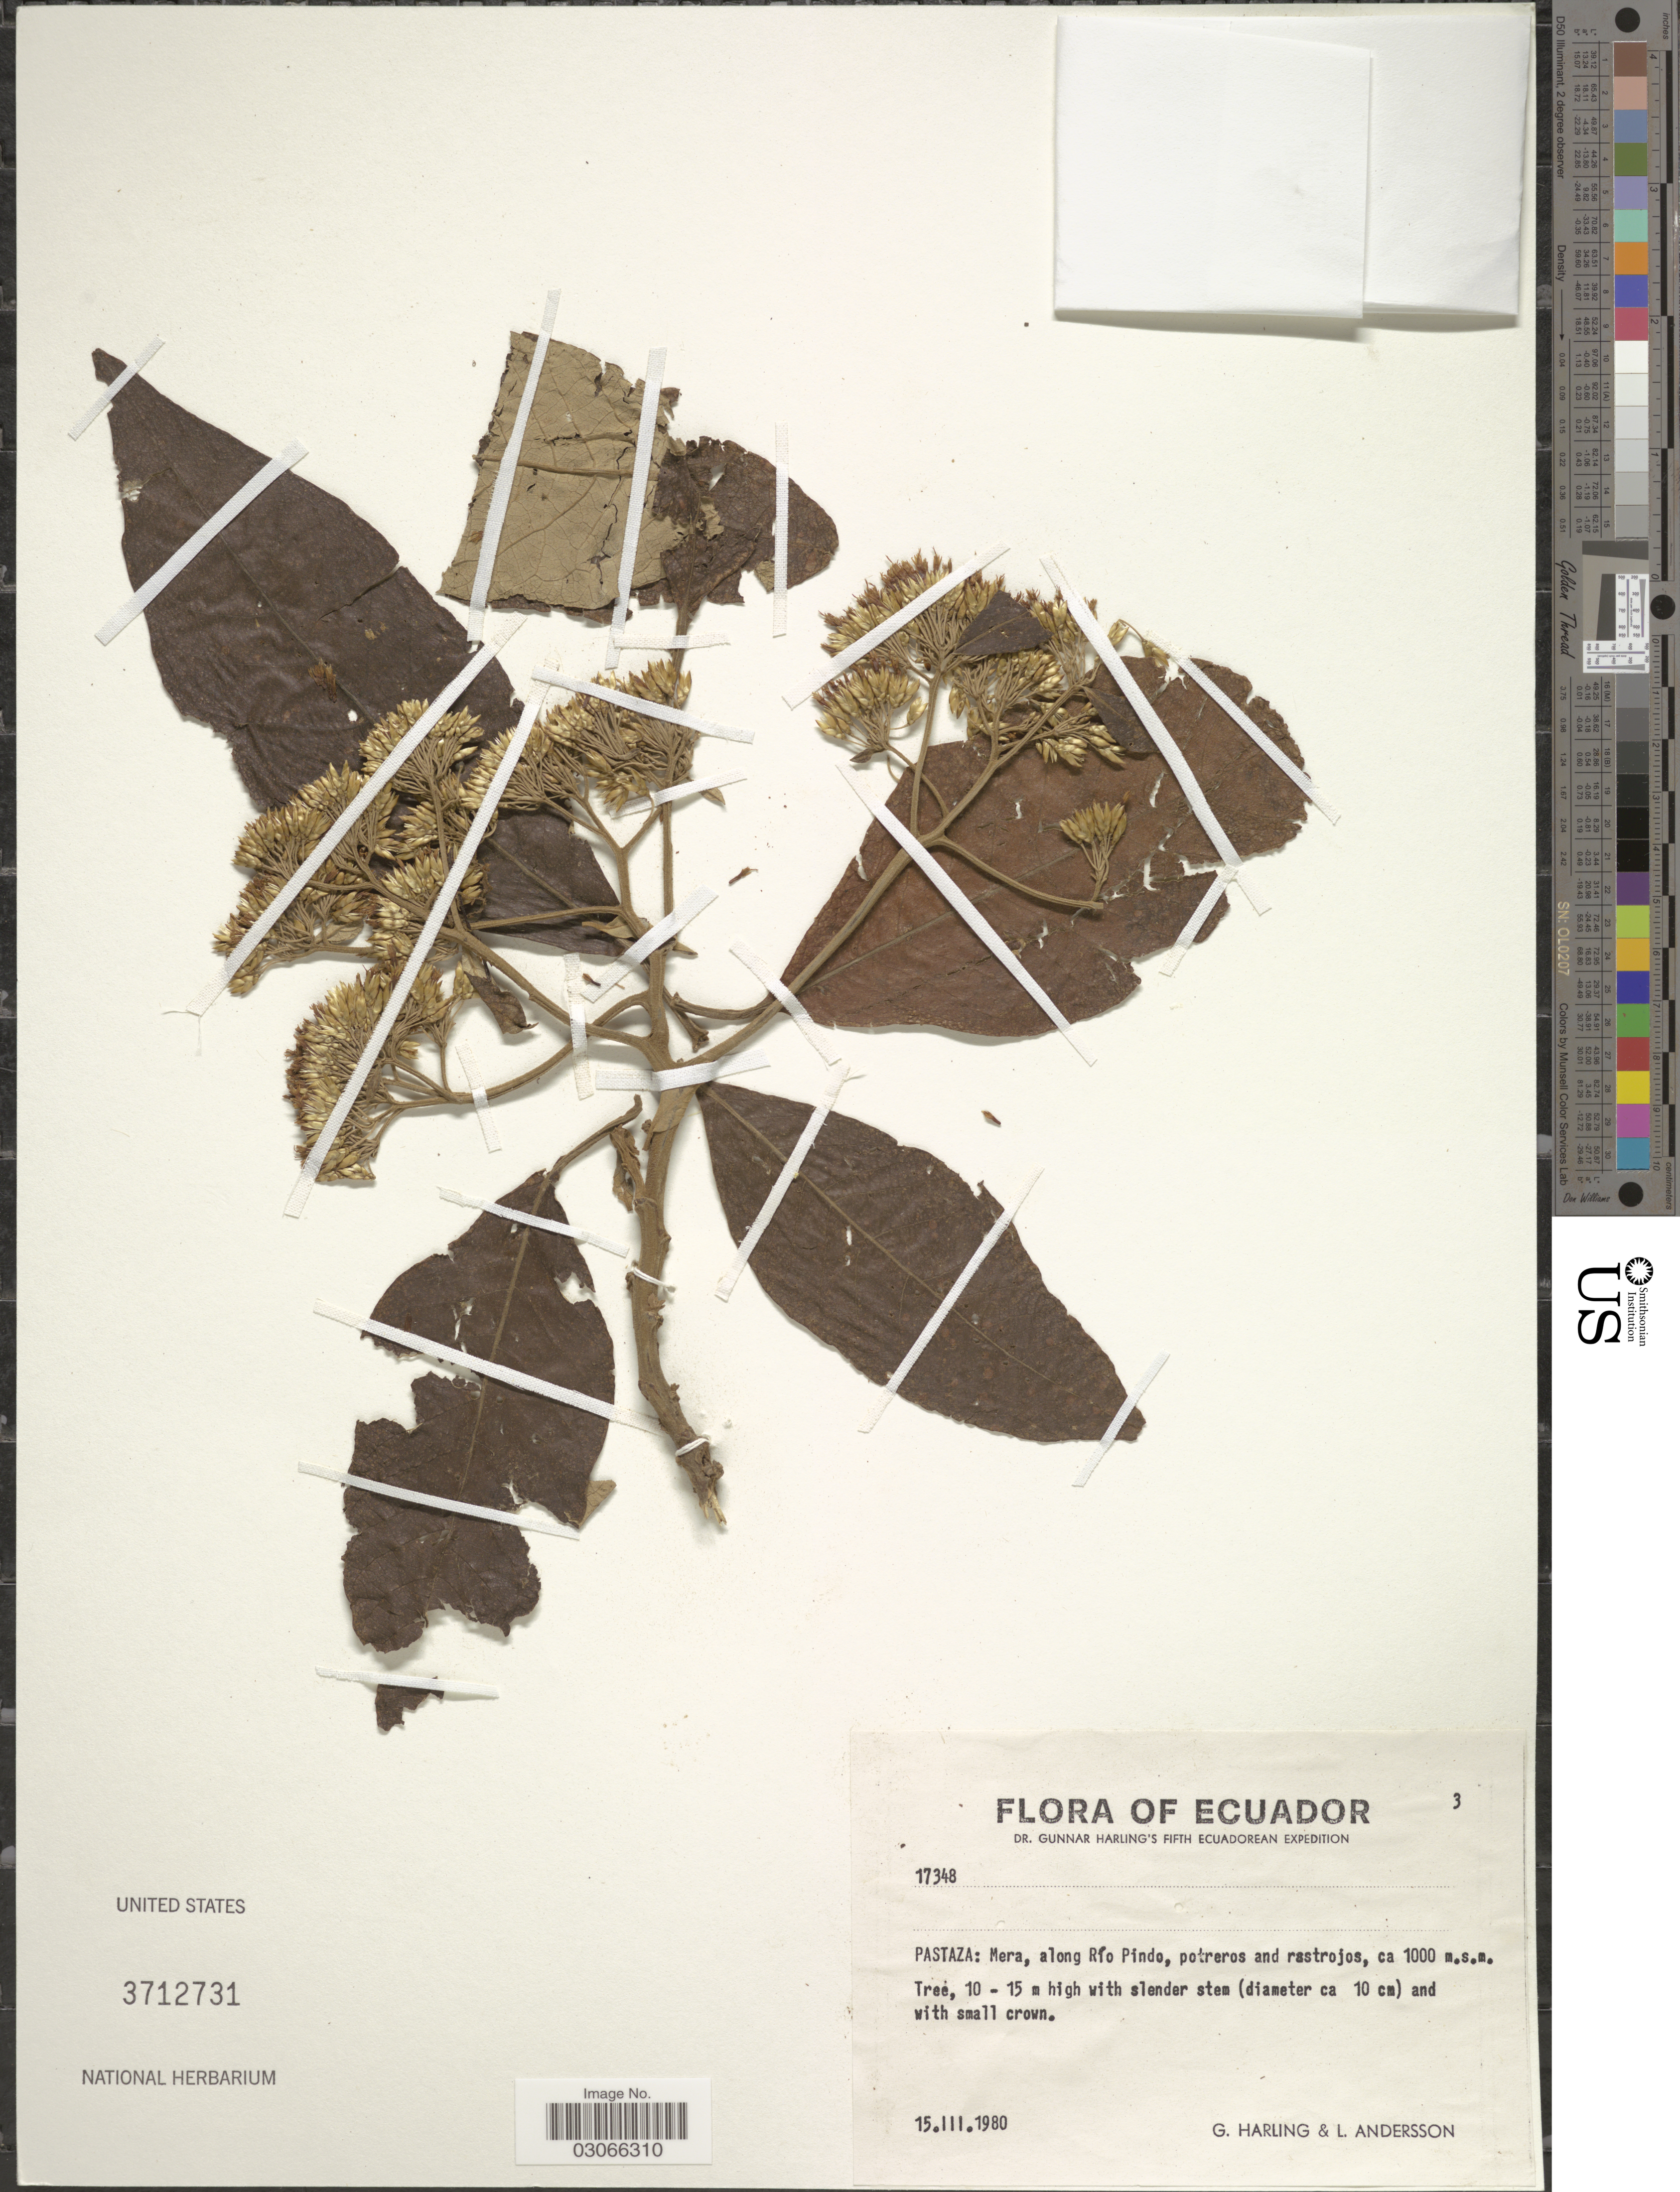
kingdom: Plantae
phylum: Tracheophyta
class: Magnoliopsida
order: Asterales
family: Asteraceae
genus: Piptocoma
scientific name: Piptocoma discolor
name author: (Kunth) Pruski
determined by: Ávila C., Fabio Andrés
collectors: G. Harling & L. Andersson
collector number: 17348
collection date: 1980-03-15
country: Ecuador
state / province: Pastaza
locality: Mera, along Río Pindo, potreros and rastrojos.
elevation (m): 1000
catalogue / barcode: US 3712731